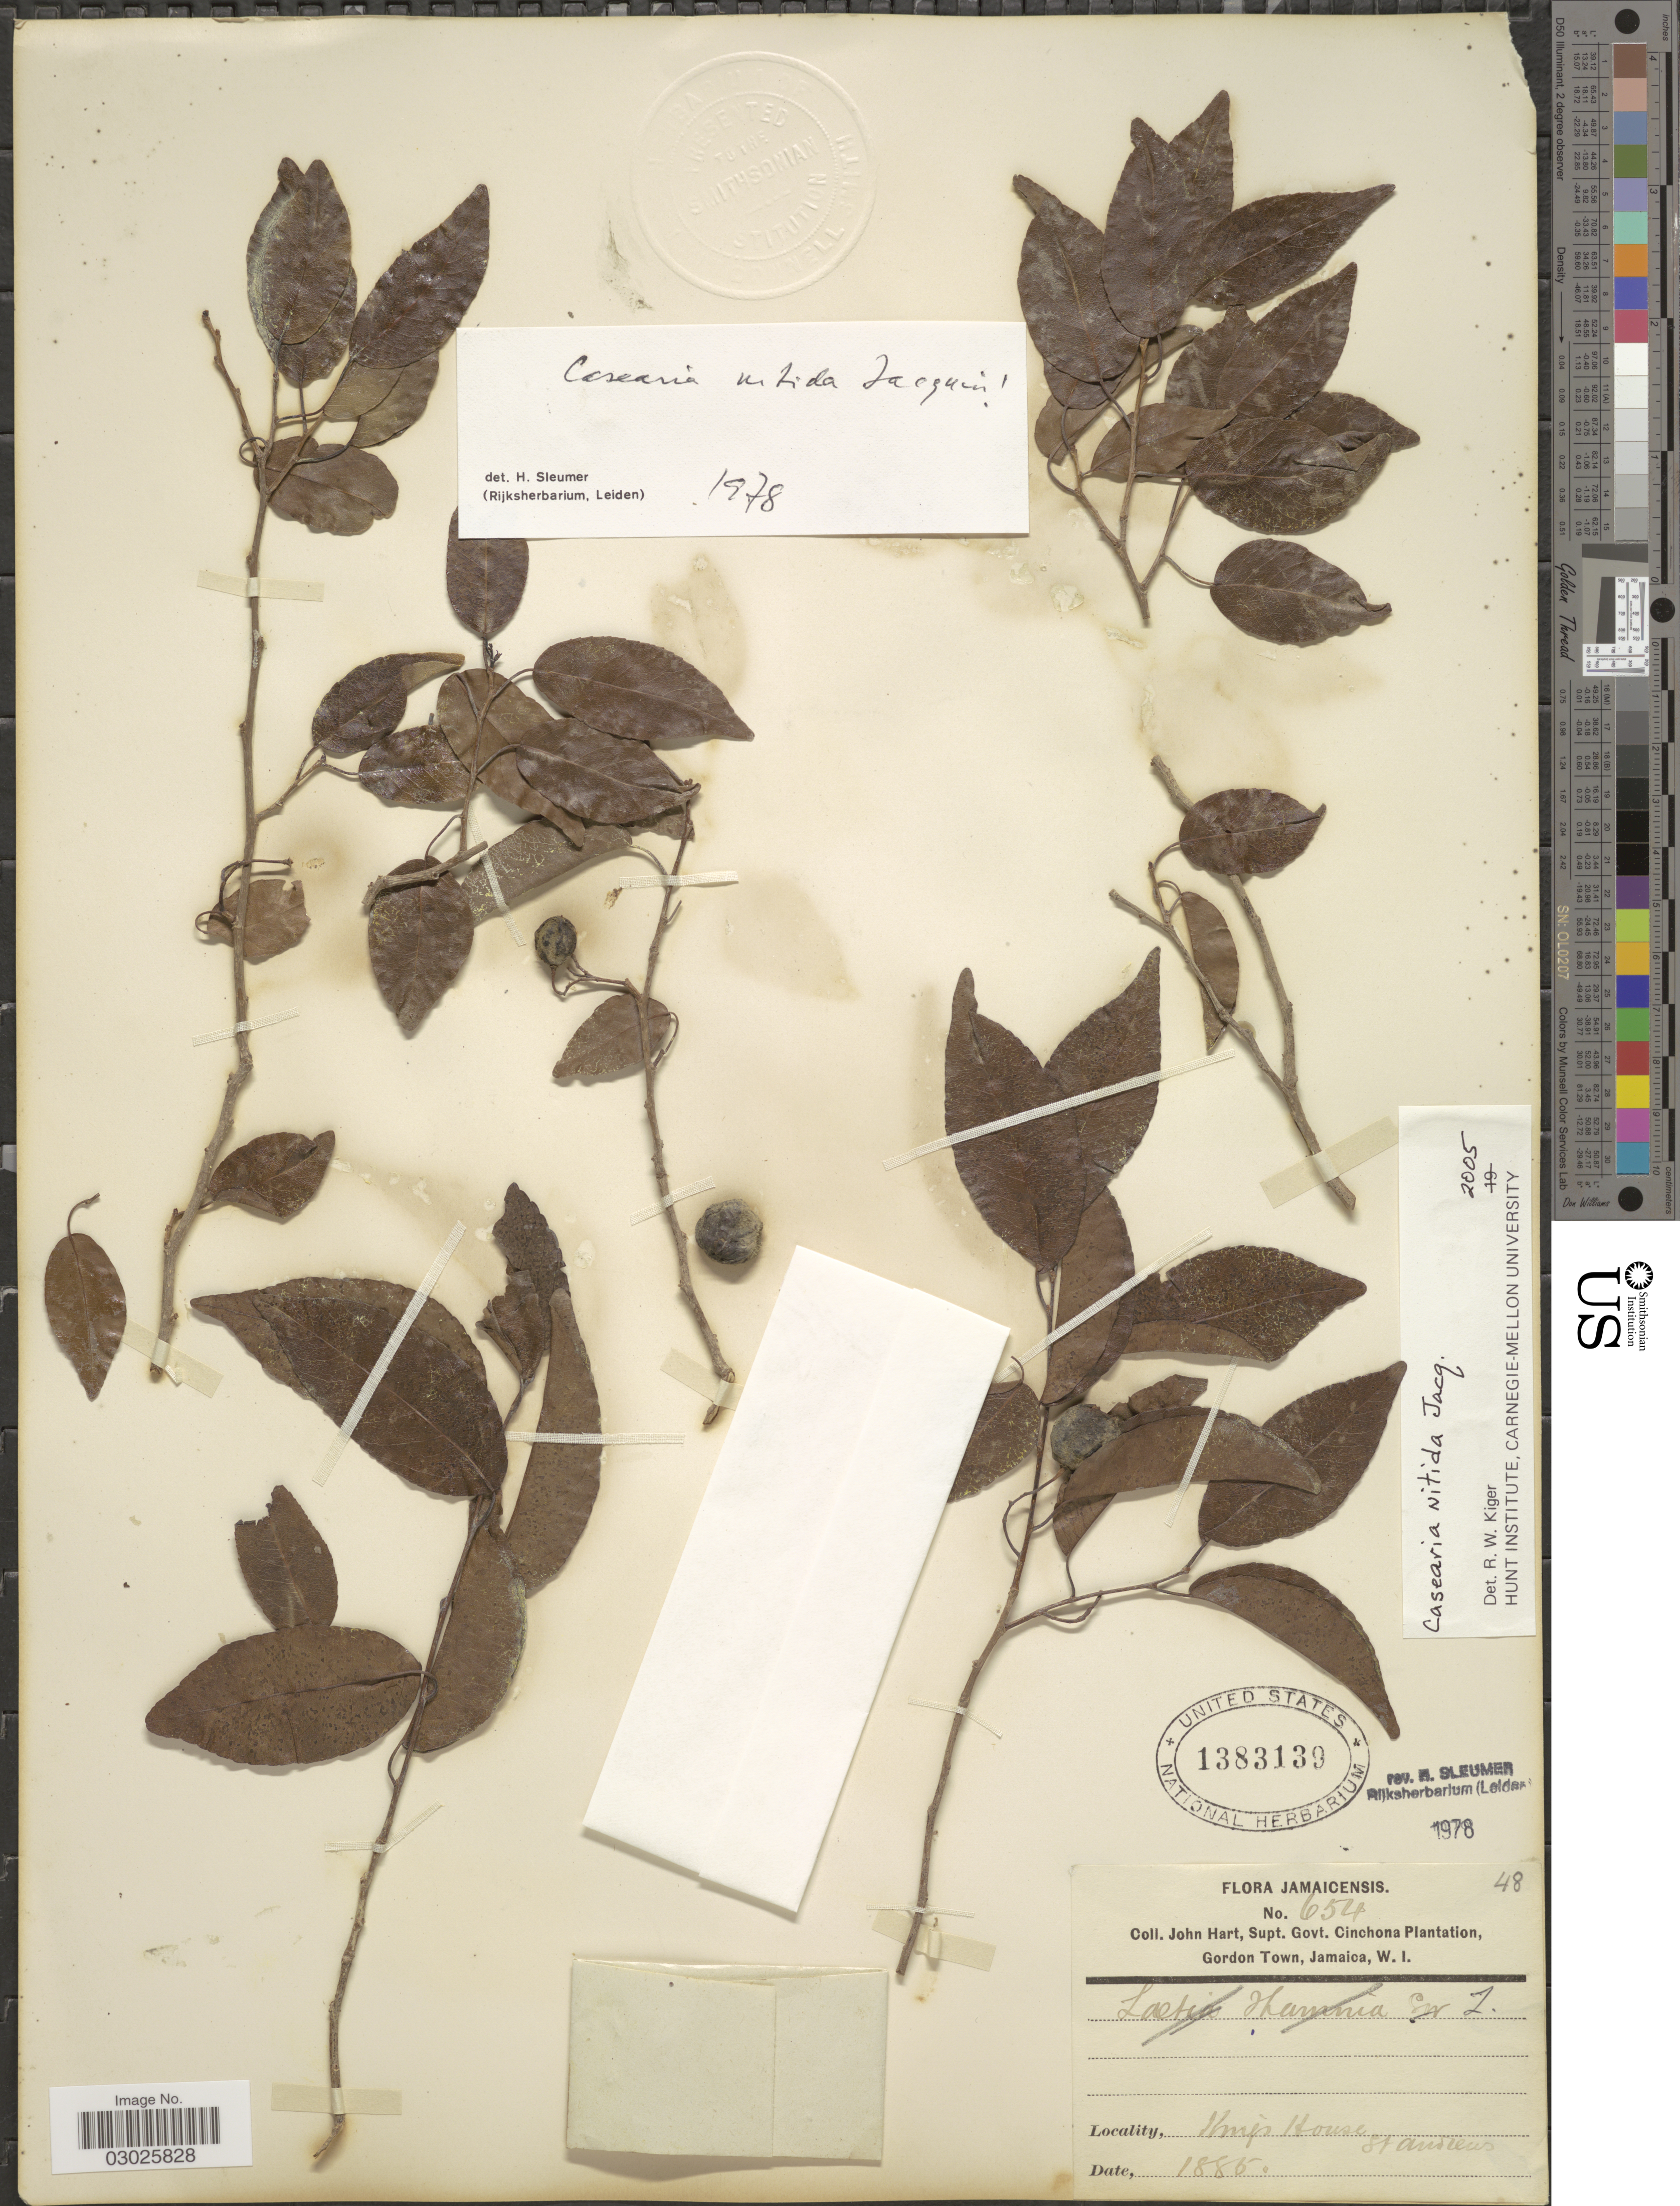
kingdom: Plantae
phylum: Tracheophyta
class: Magnoliopsida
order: Malpighiales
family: Salicaceae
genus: Casearia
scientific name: Casearia nitida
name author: (L.) Jacq.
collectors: J. H. Hart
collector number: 654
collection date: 1885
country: Jamaica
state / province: Saint Andrew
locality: King's House. St. Andrew.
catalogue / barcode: US 1383139